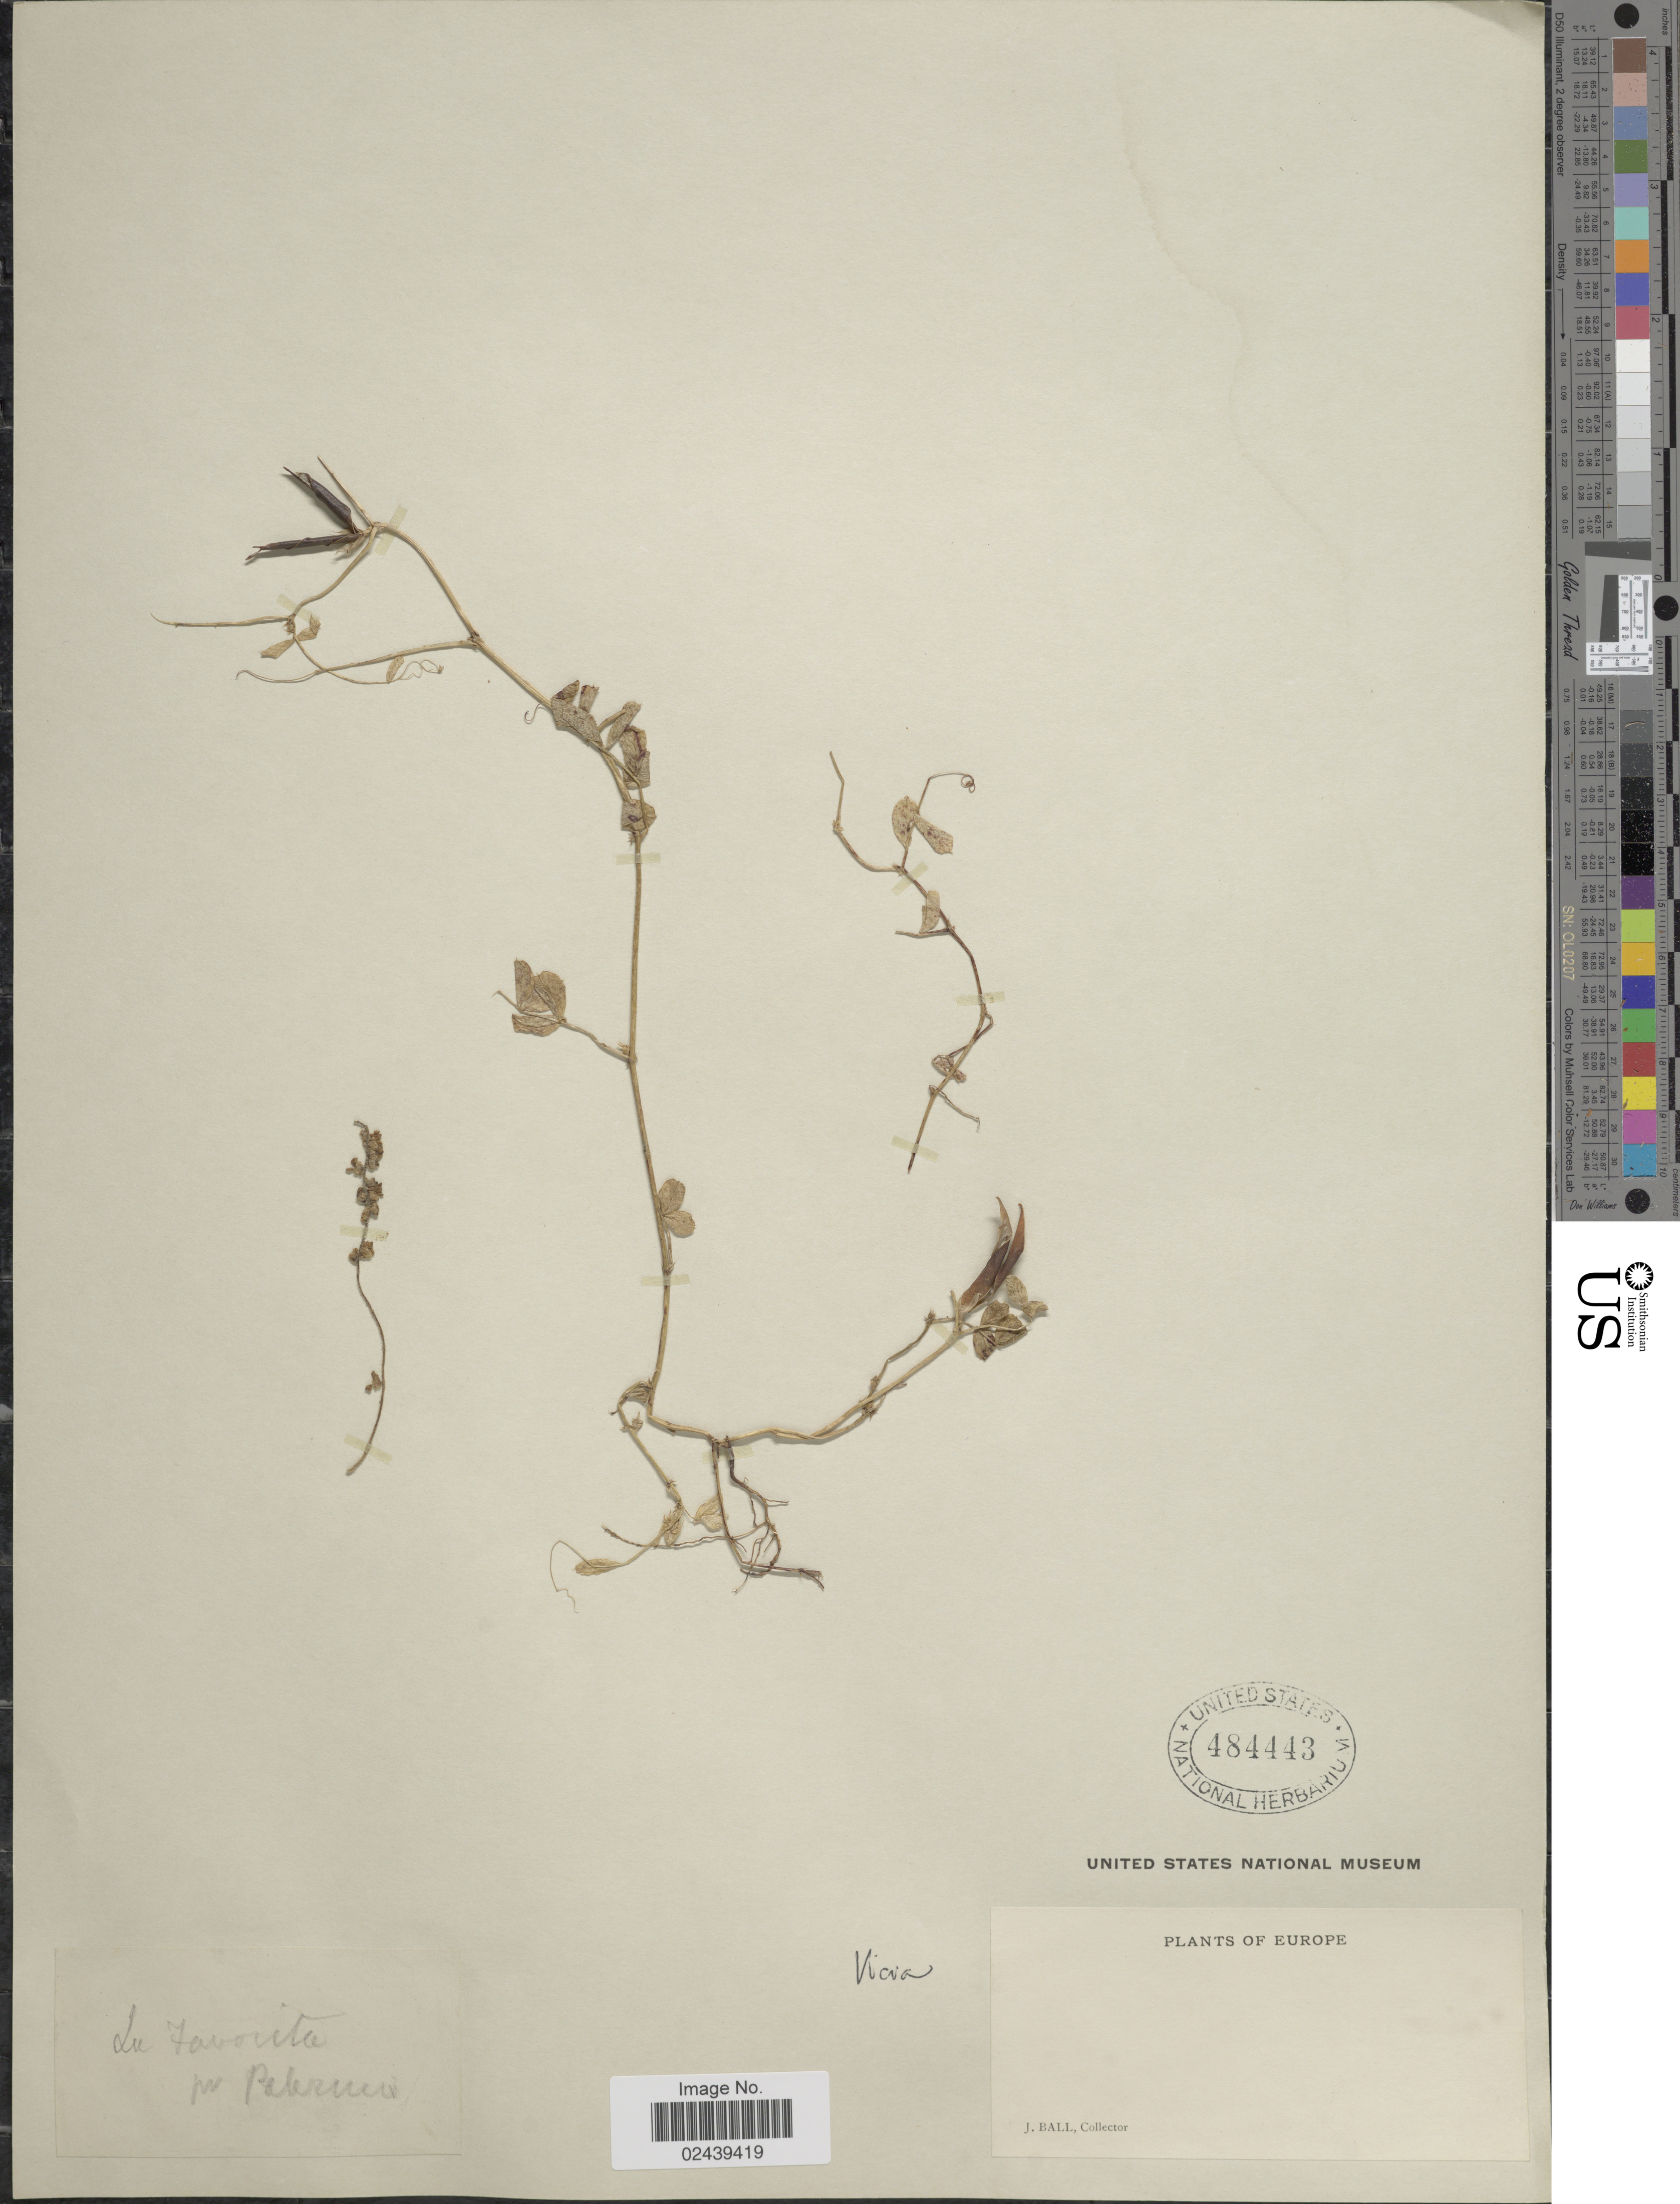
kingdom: Plantae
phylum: Tracheophyta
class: Magnoliopsida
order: Fabales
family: Fabaceae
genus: Vicia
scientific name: Vicia sp.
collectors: J. Ball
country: Italy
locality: Europe, La Favorita pr Palermo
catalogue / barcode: US 484443